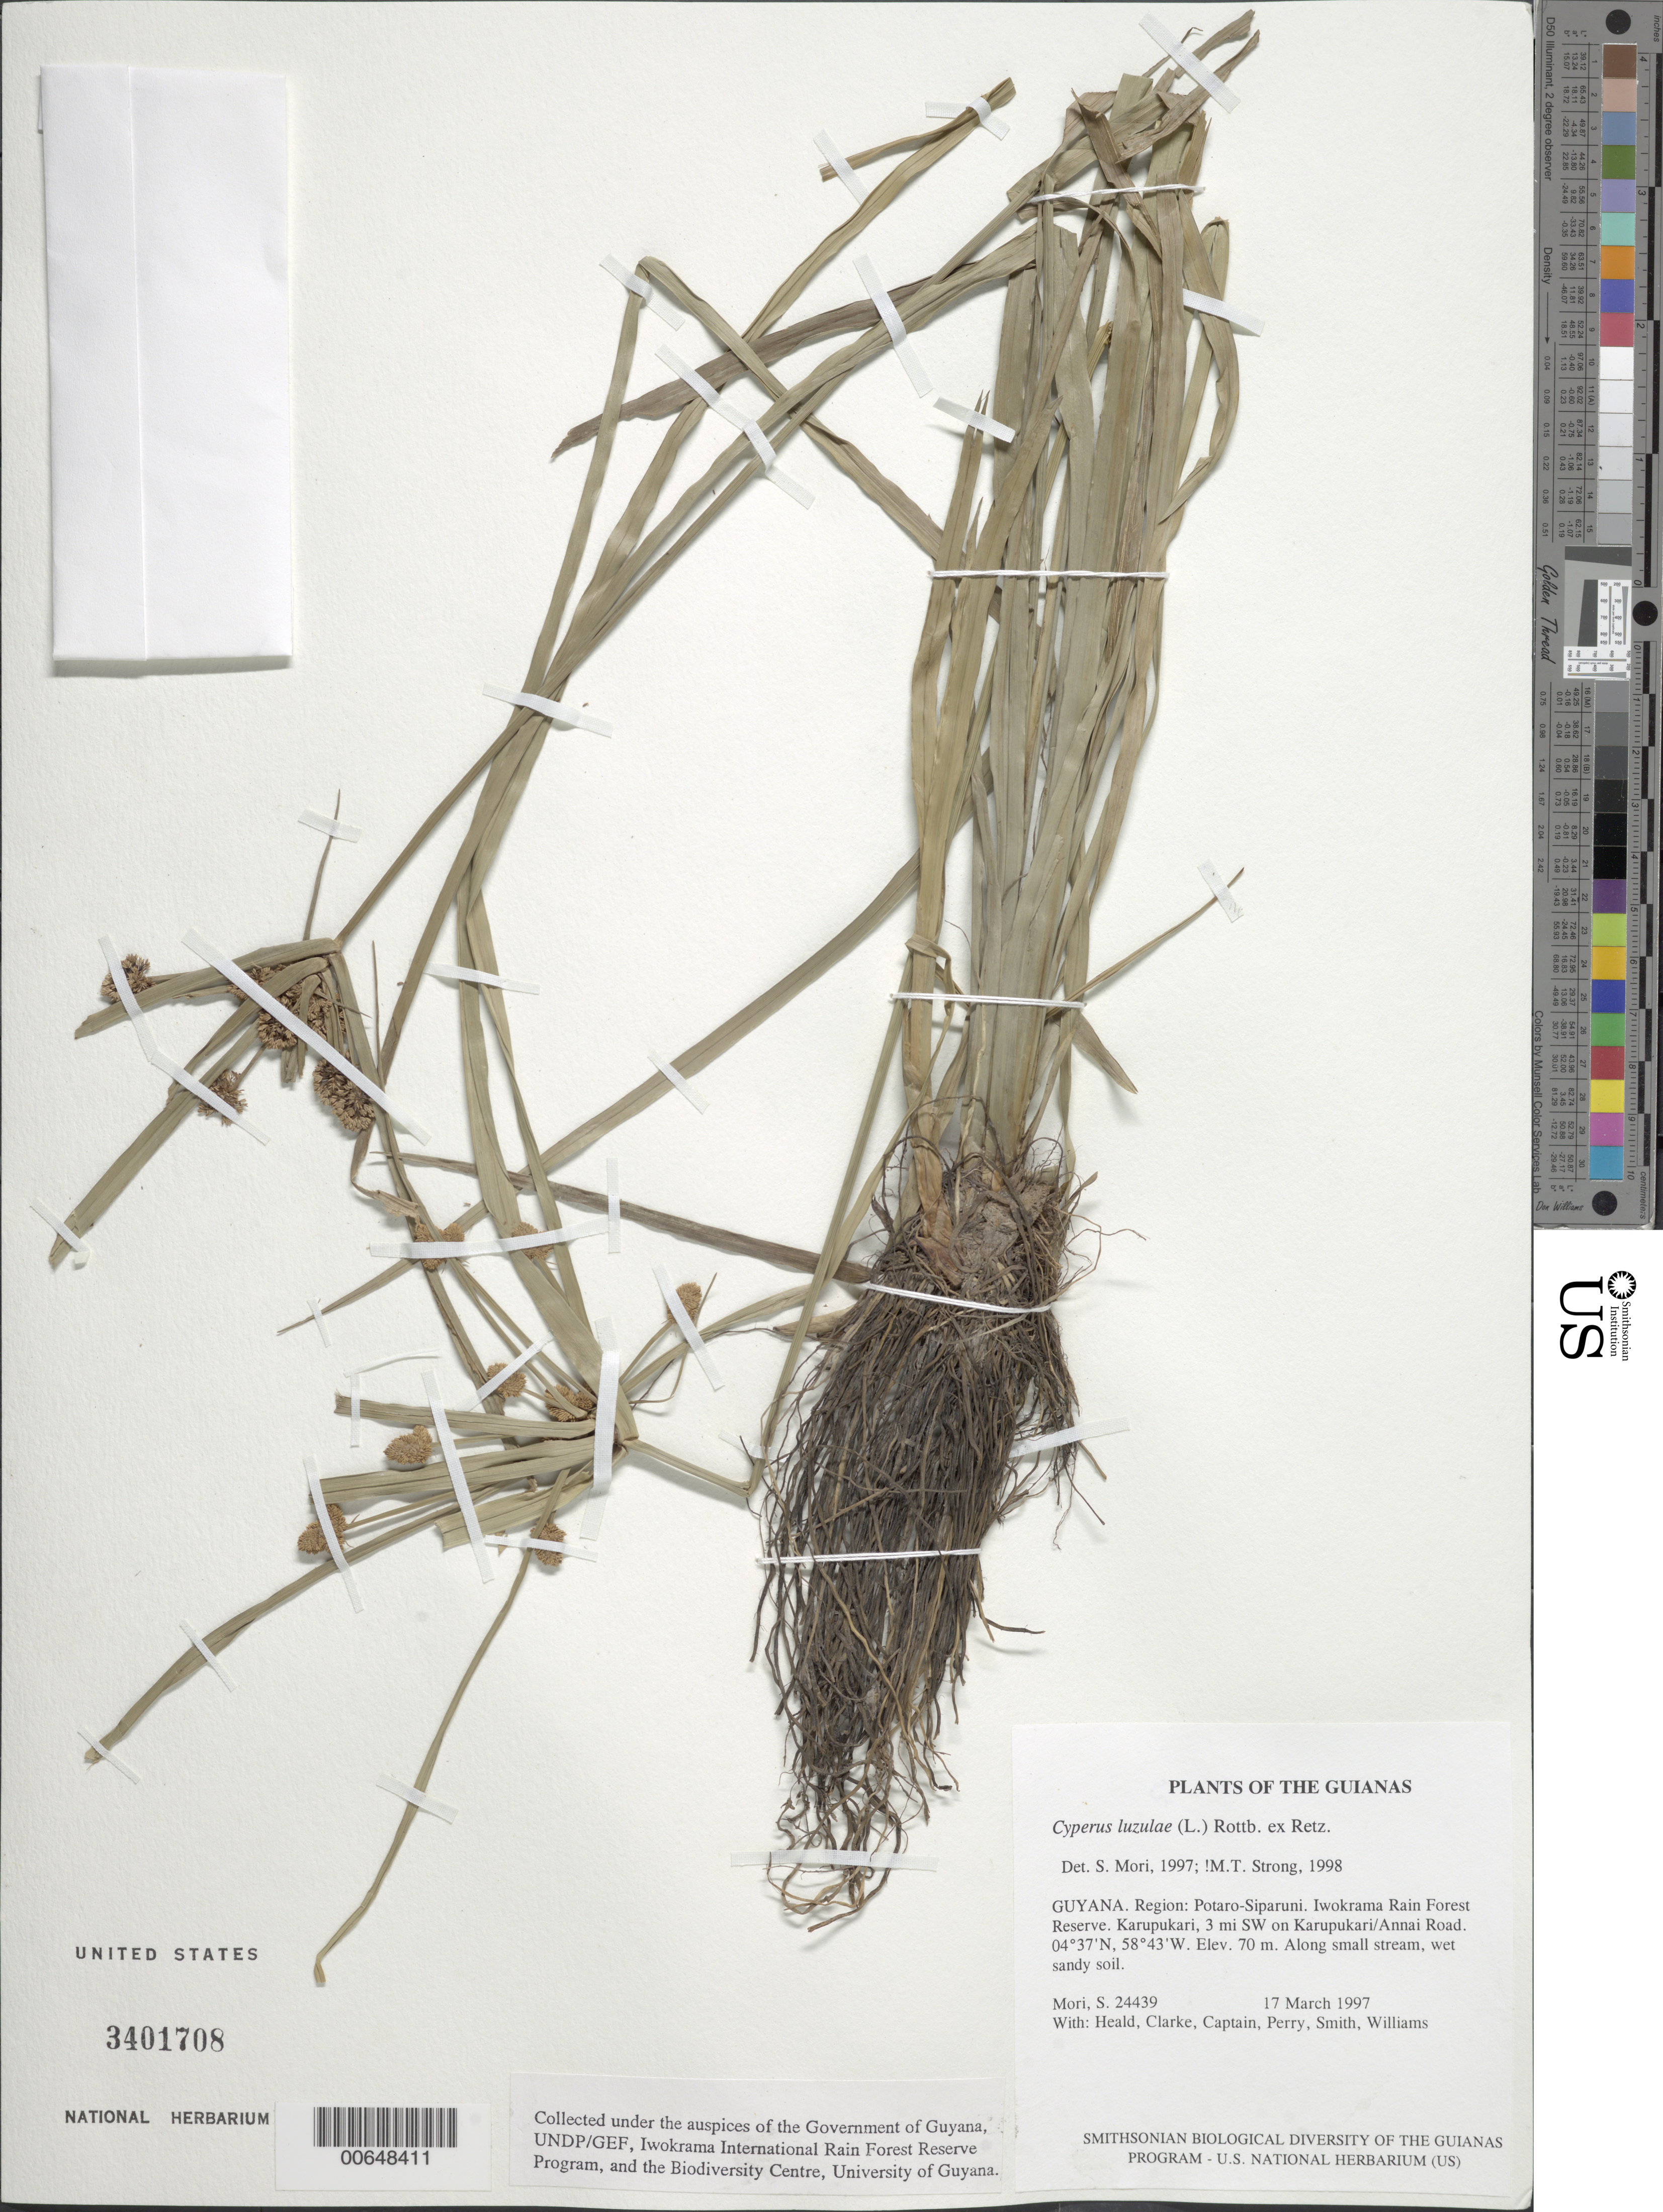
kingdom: Plantae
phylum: Tracheophyta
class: Liliopsida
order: Poales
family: Cyperaceae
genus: Cyperus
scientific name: Cyperus luzulae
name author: (L.) Rottb. ex Retz.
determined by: Strong, M. T., (US), Smithsonian Institution - National Museum of Natural History (UNITED STATES)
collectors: S. Mori, S. Heald, D. Clarke, C. Captain, C. Perry, -- Smith & R. Williams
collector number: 24439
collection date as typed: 17 March 1997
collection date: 1997-03-17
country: Guyana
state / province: Potaro-Siparuni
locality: Iwokrama Rain Forest Reserve. Karupukari, 3 mi SW on Karupukari/Annai Road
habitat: Along small stream, wet sandy soil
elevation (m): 70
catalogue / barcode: US 3401708